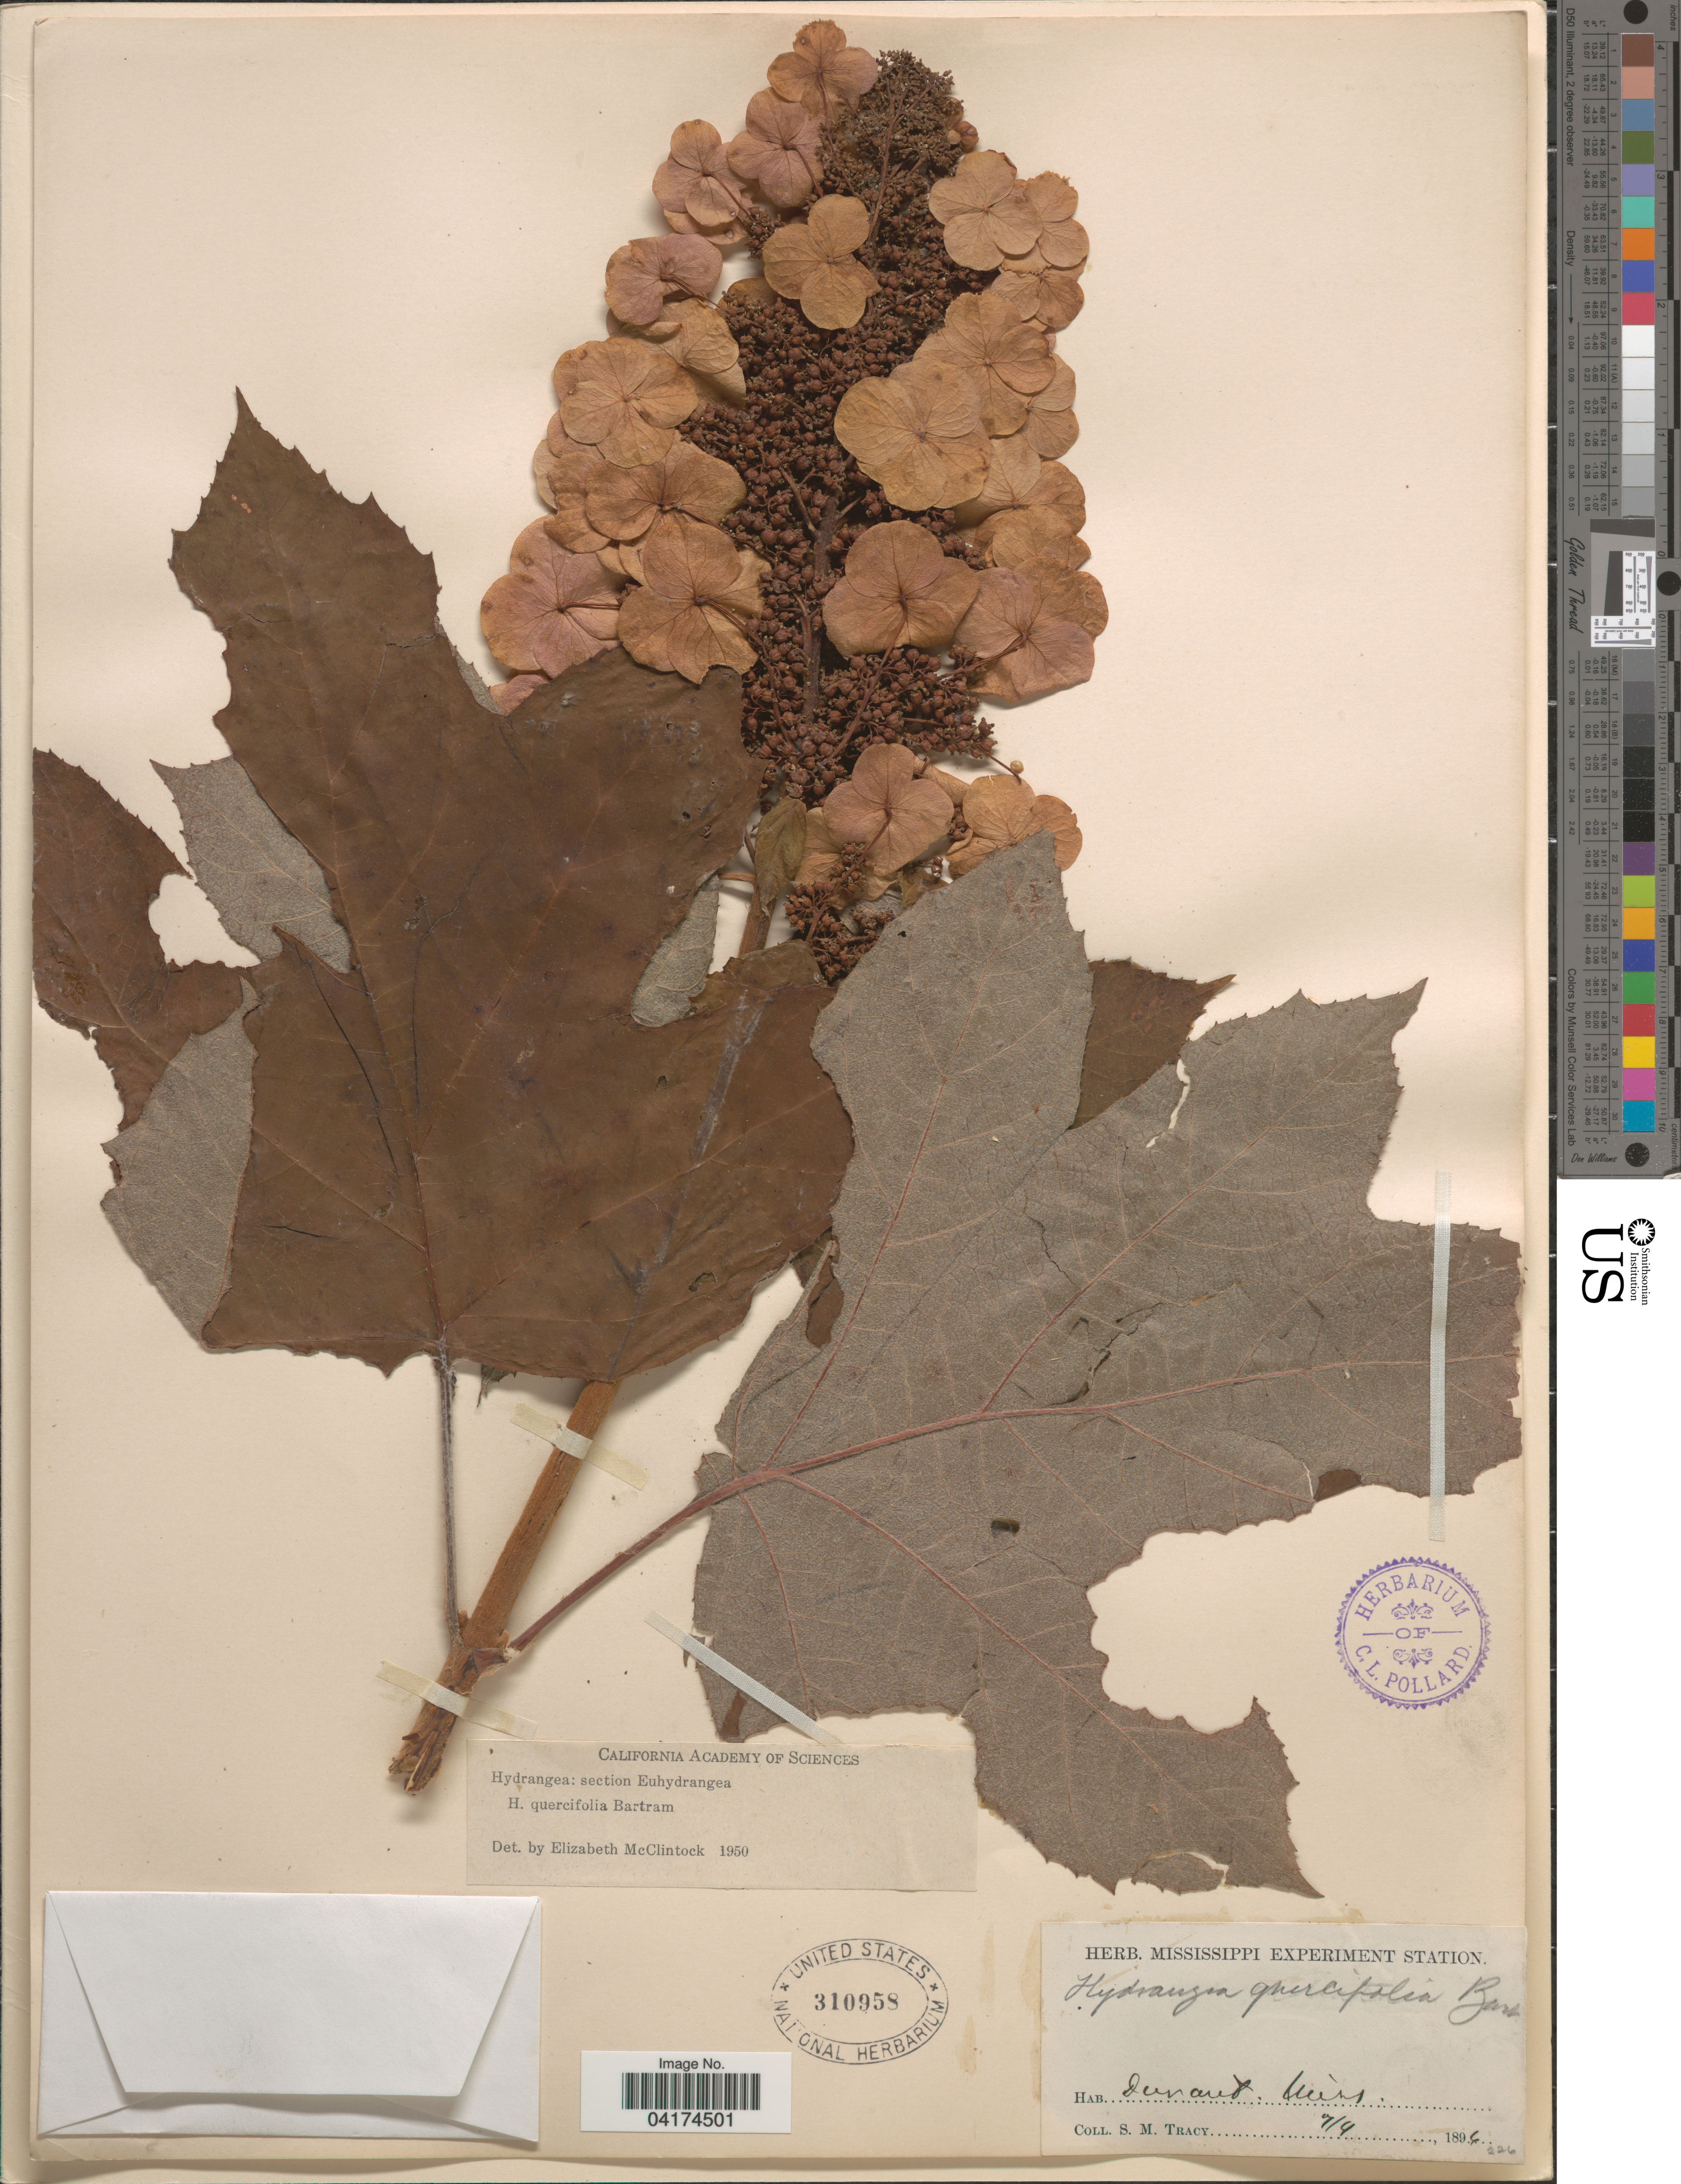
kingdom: Plantae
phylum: Tracheophyta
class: Magnoliopsida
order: Cornales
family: Hydrangeaceae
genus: Hydrangea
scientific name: Hydrangea quercifolia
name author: W. Bartram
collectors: S. M. Tracy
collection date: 1896-07-04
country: United States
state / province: Mississippi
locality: Durant.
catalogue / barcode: US 310958